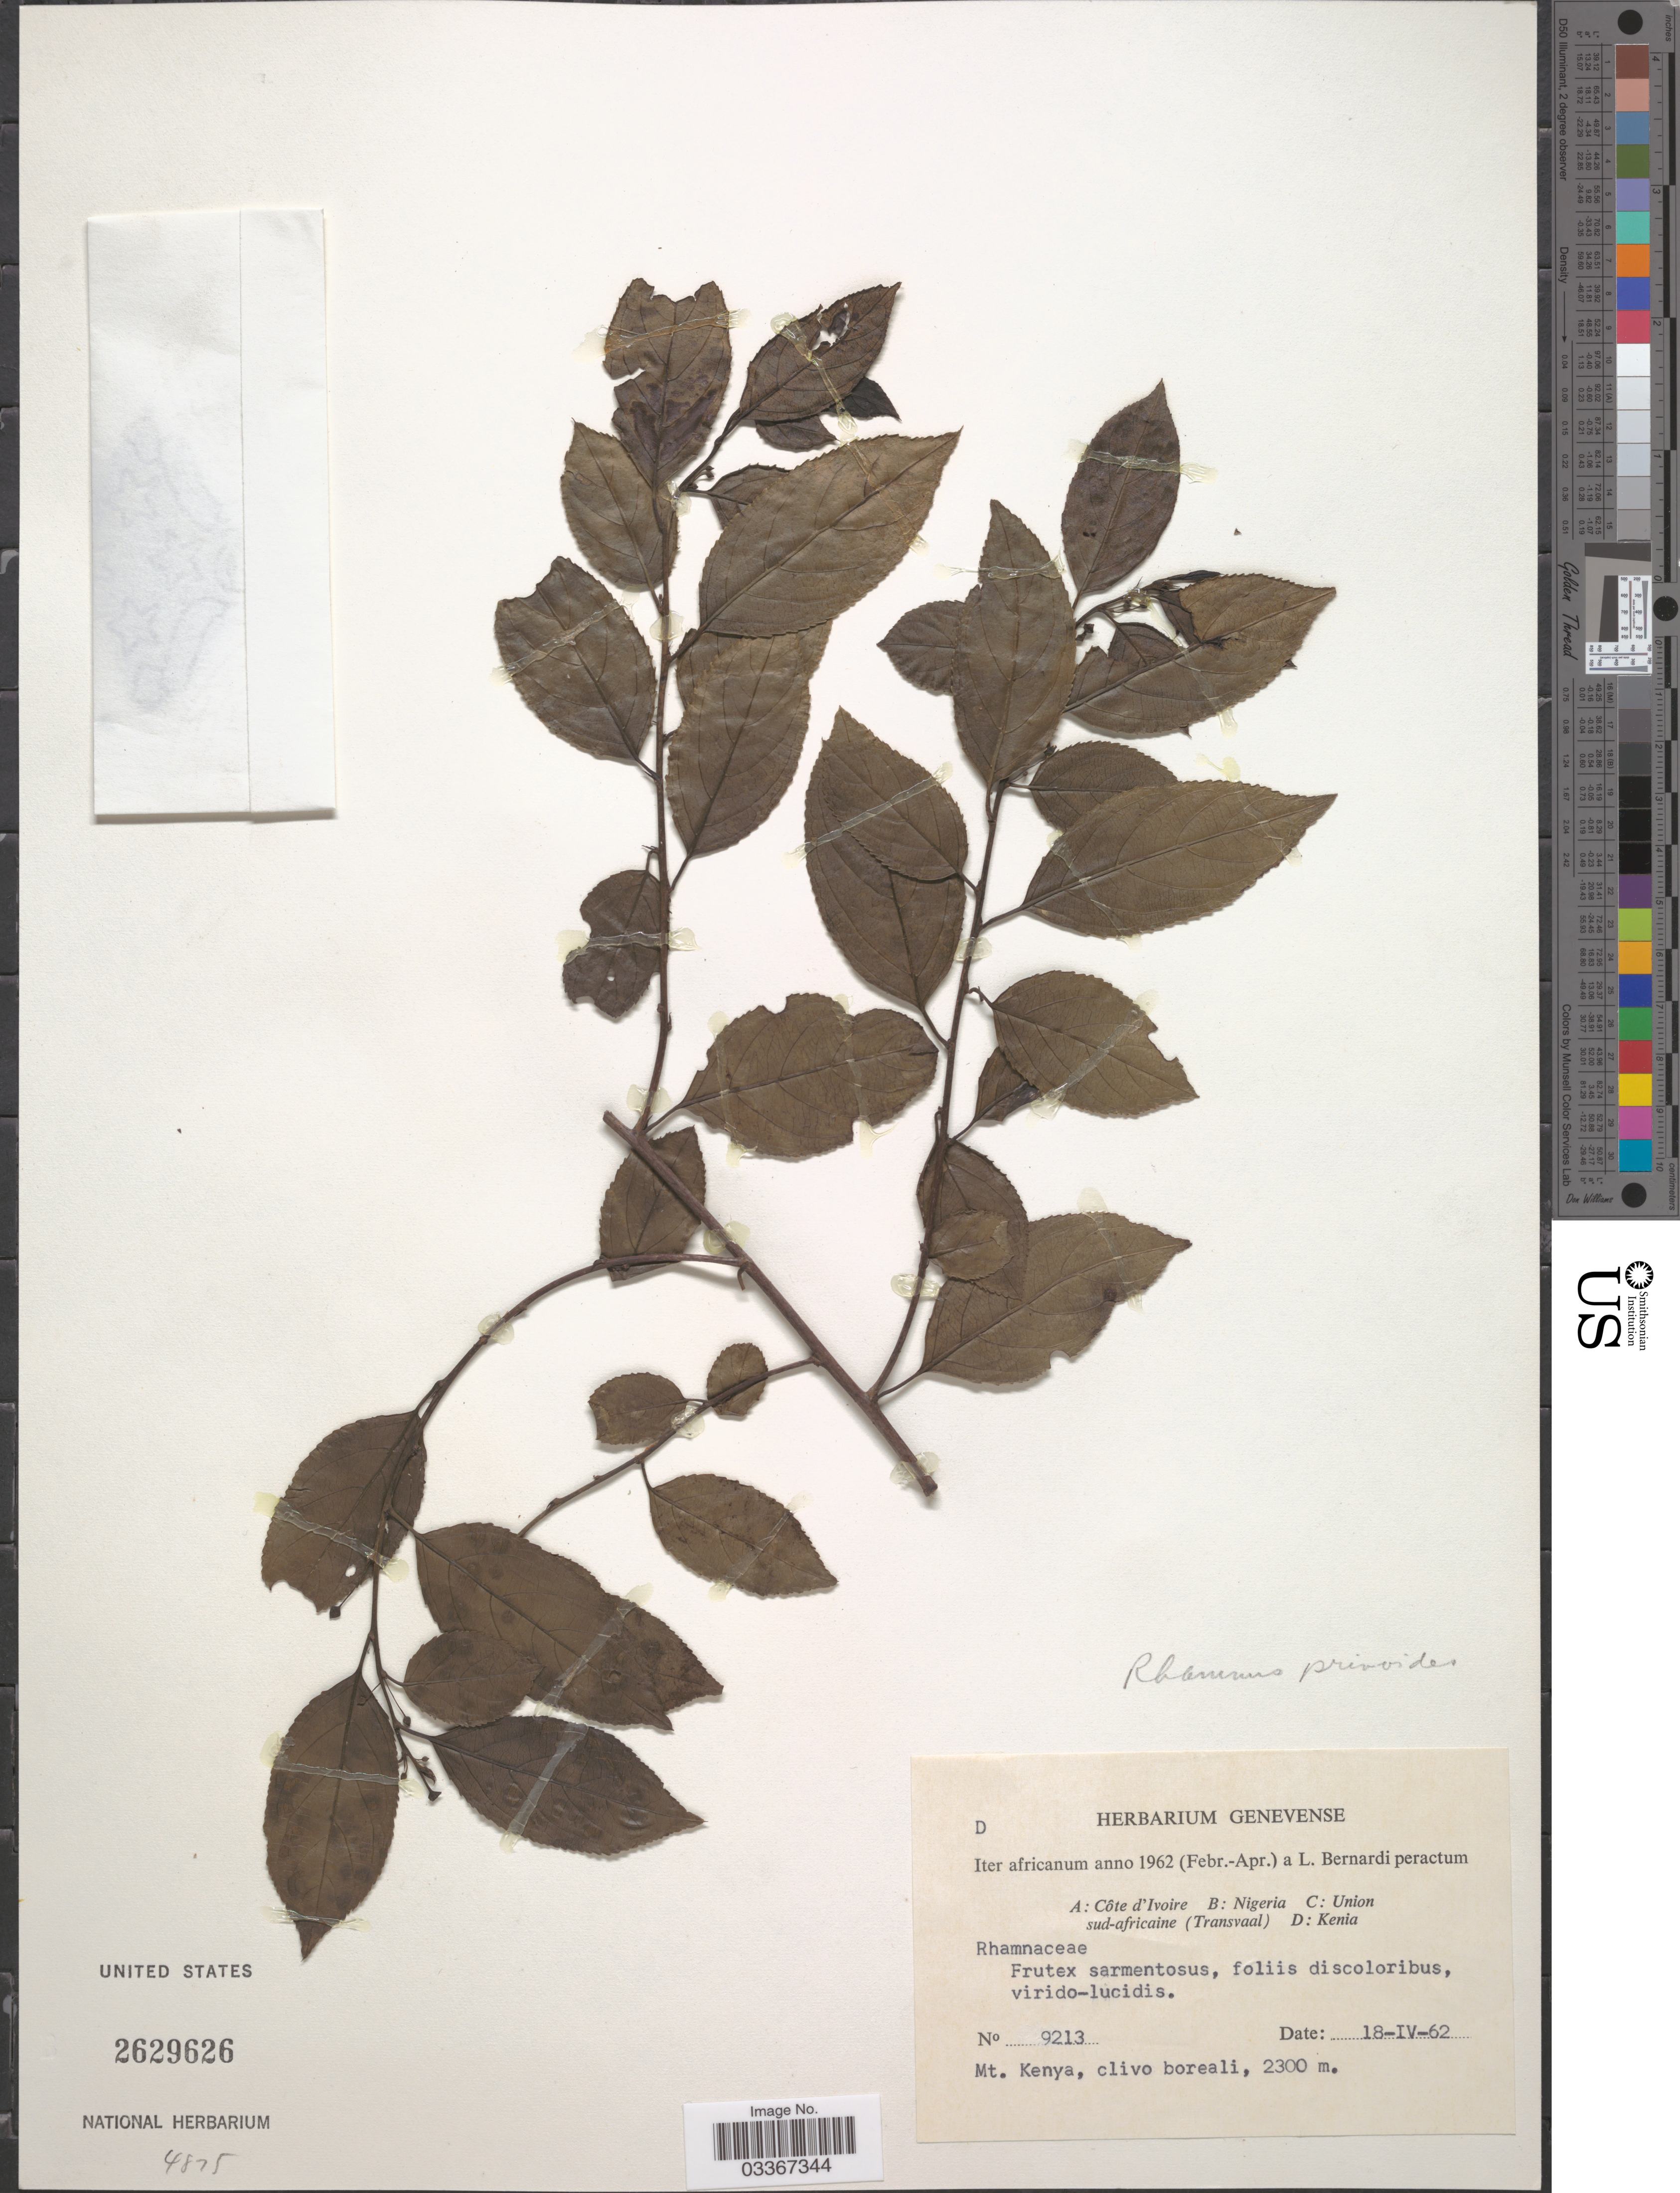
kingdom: Plantae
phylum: Tracheophyta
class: Magnoliopsida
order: Rosales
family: Rhamnaceae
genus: Rhamnus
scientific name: Rhamnus prinoides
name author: L'Hér.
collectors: L. Bernardi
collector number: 9213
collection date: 1962-04-18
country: Kenya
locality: Mt. Kenya, clivo boreali.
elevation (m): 2300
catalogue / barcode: US 2629626